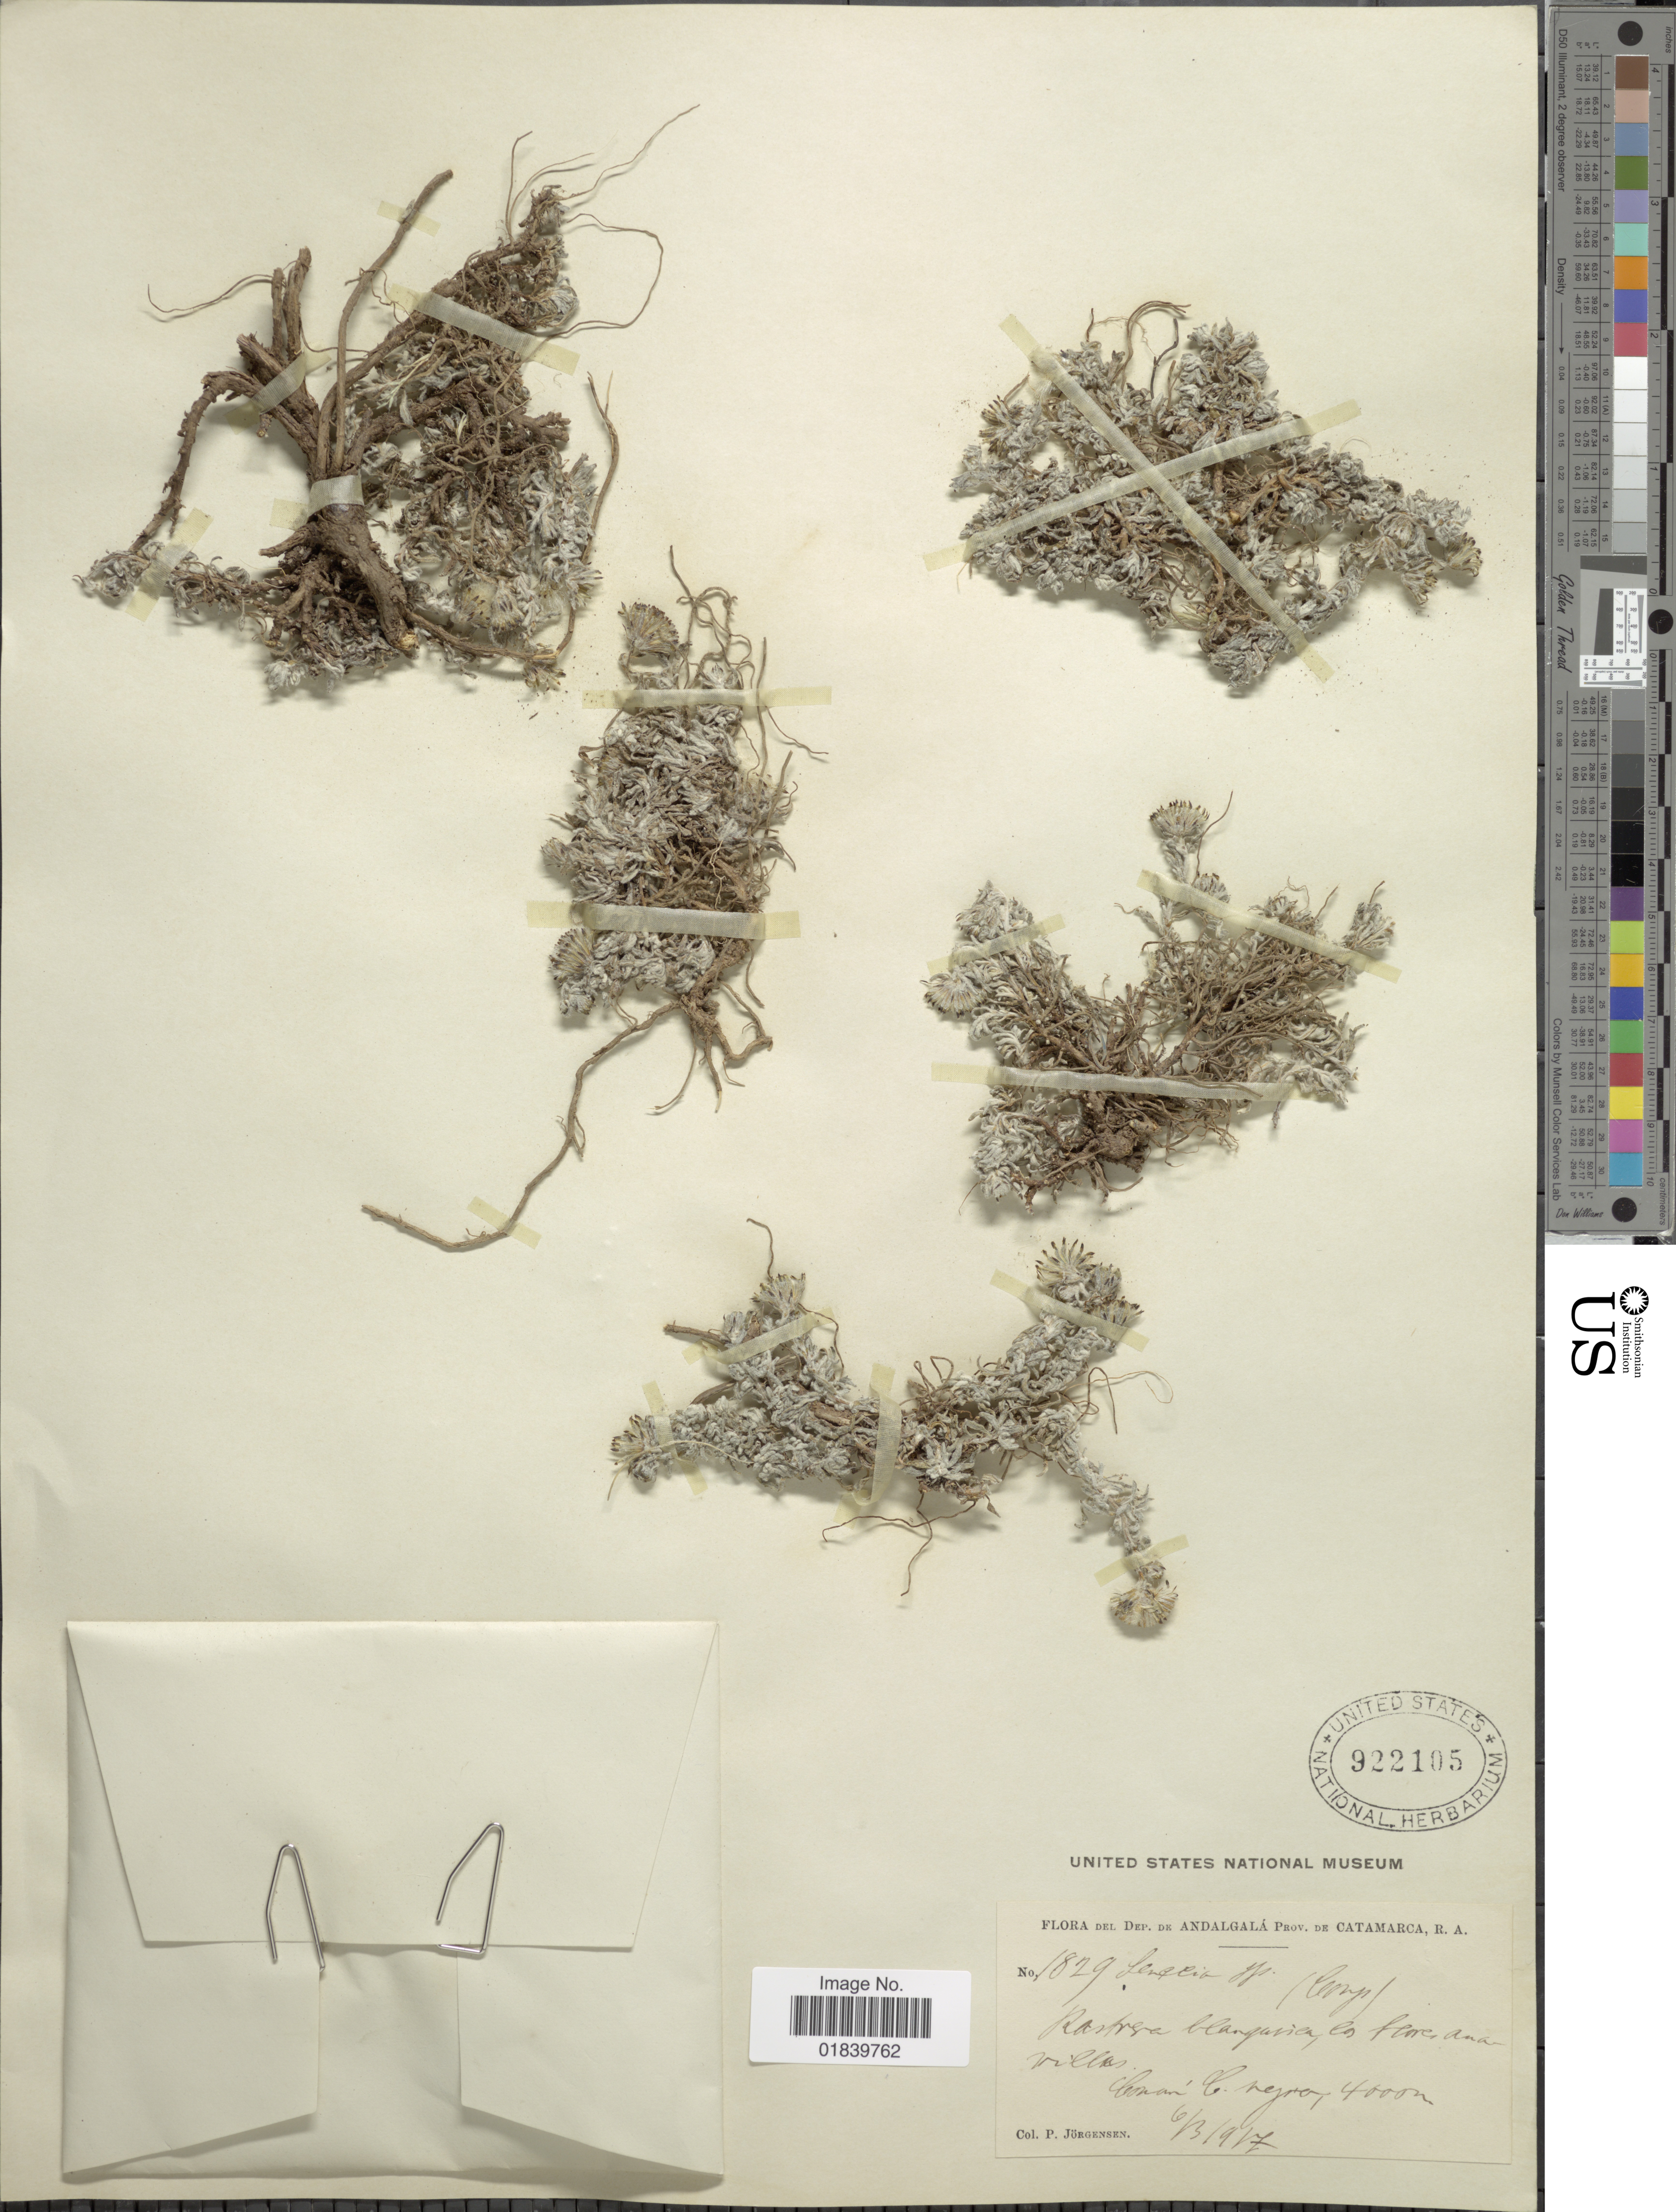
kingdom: Plantae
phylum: Tracheophyta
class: Magnoliopsida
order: Asterales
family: Asteraceae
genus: Senecio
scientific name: Senecio sp.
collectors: P. Jörgensen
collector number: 1829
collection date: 1917-03-06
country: Argentina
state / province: Catamarca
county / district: Andalgalá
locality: Común C. Negro.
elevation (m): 4000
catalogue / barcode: US 922105